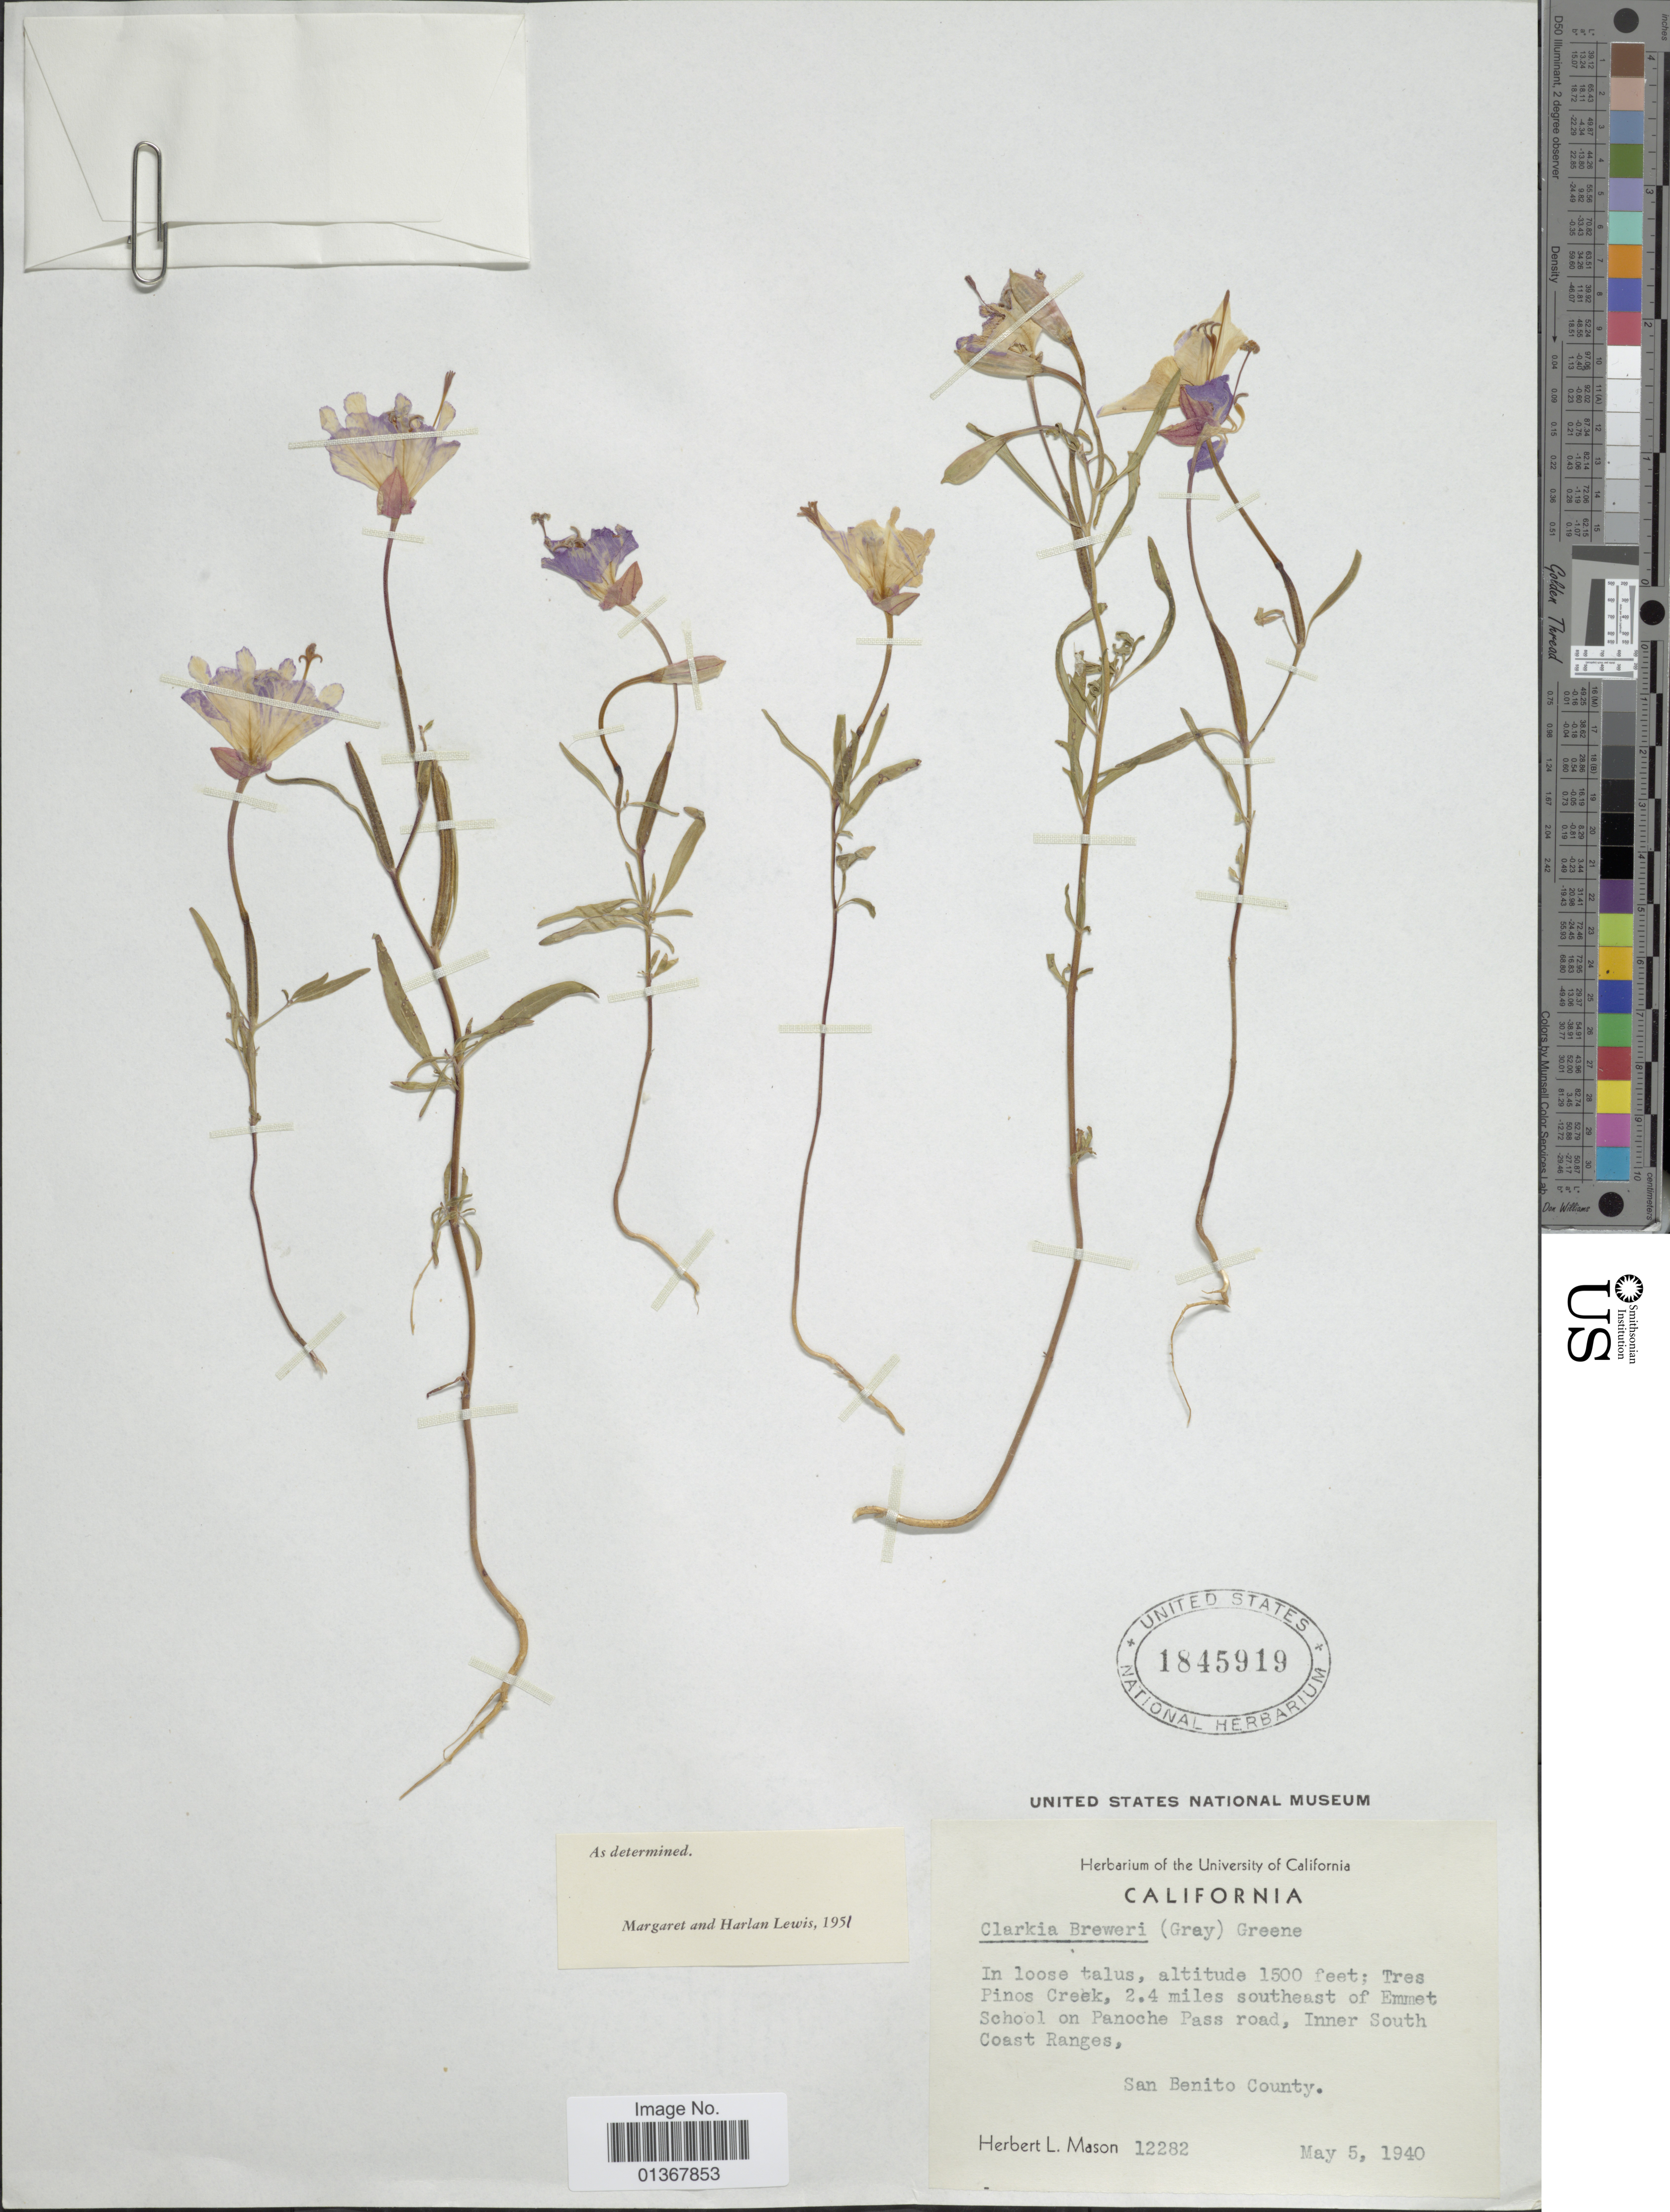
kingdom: Plantae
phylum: Tracheophyta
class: Magnoliopsida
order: Myrtales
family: Onagraceae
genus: Clarkia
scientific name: Clarkia breweri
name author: (A. Gray) Greene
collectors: H. L. Mason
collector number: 12282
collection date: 1940-05-05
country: United States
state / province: California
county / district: San Benito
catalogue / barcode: US 1845919